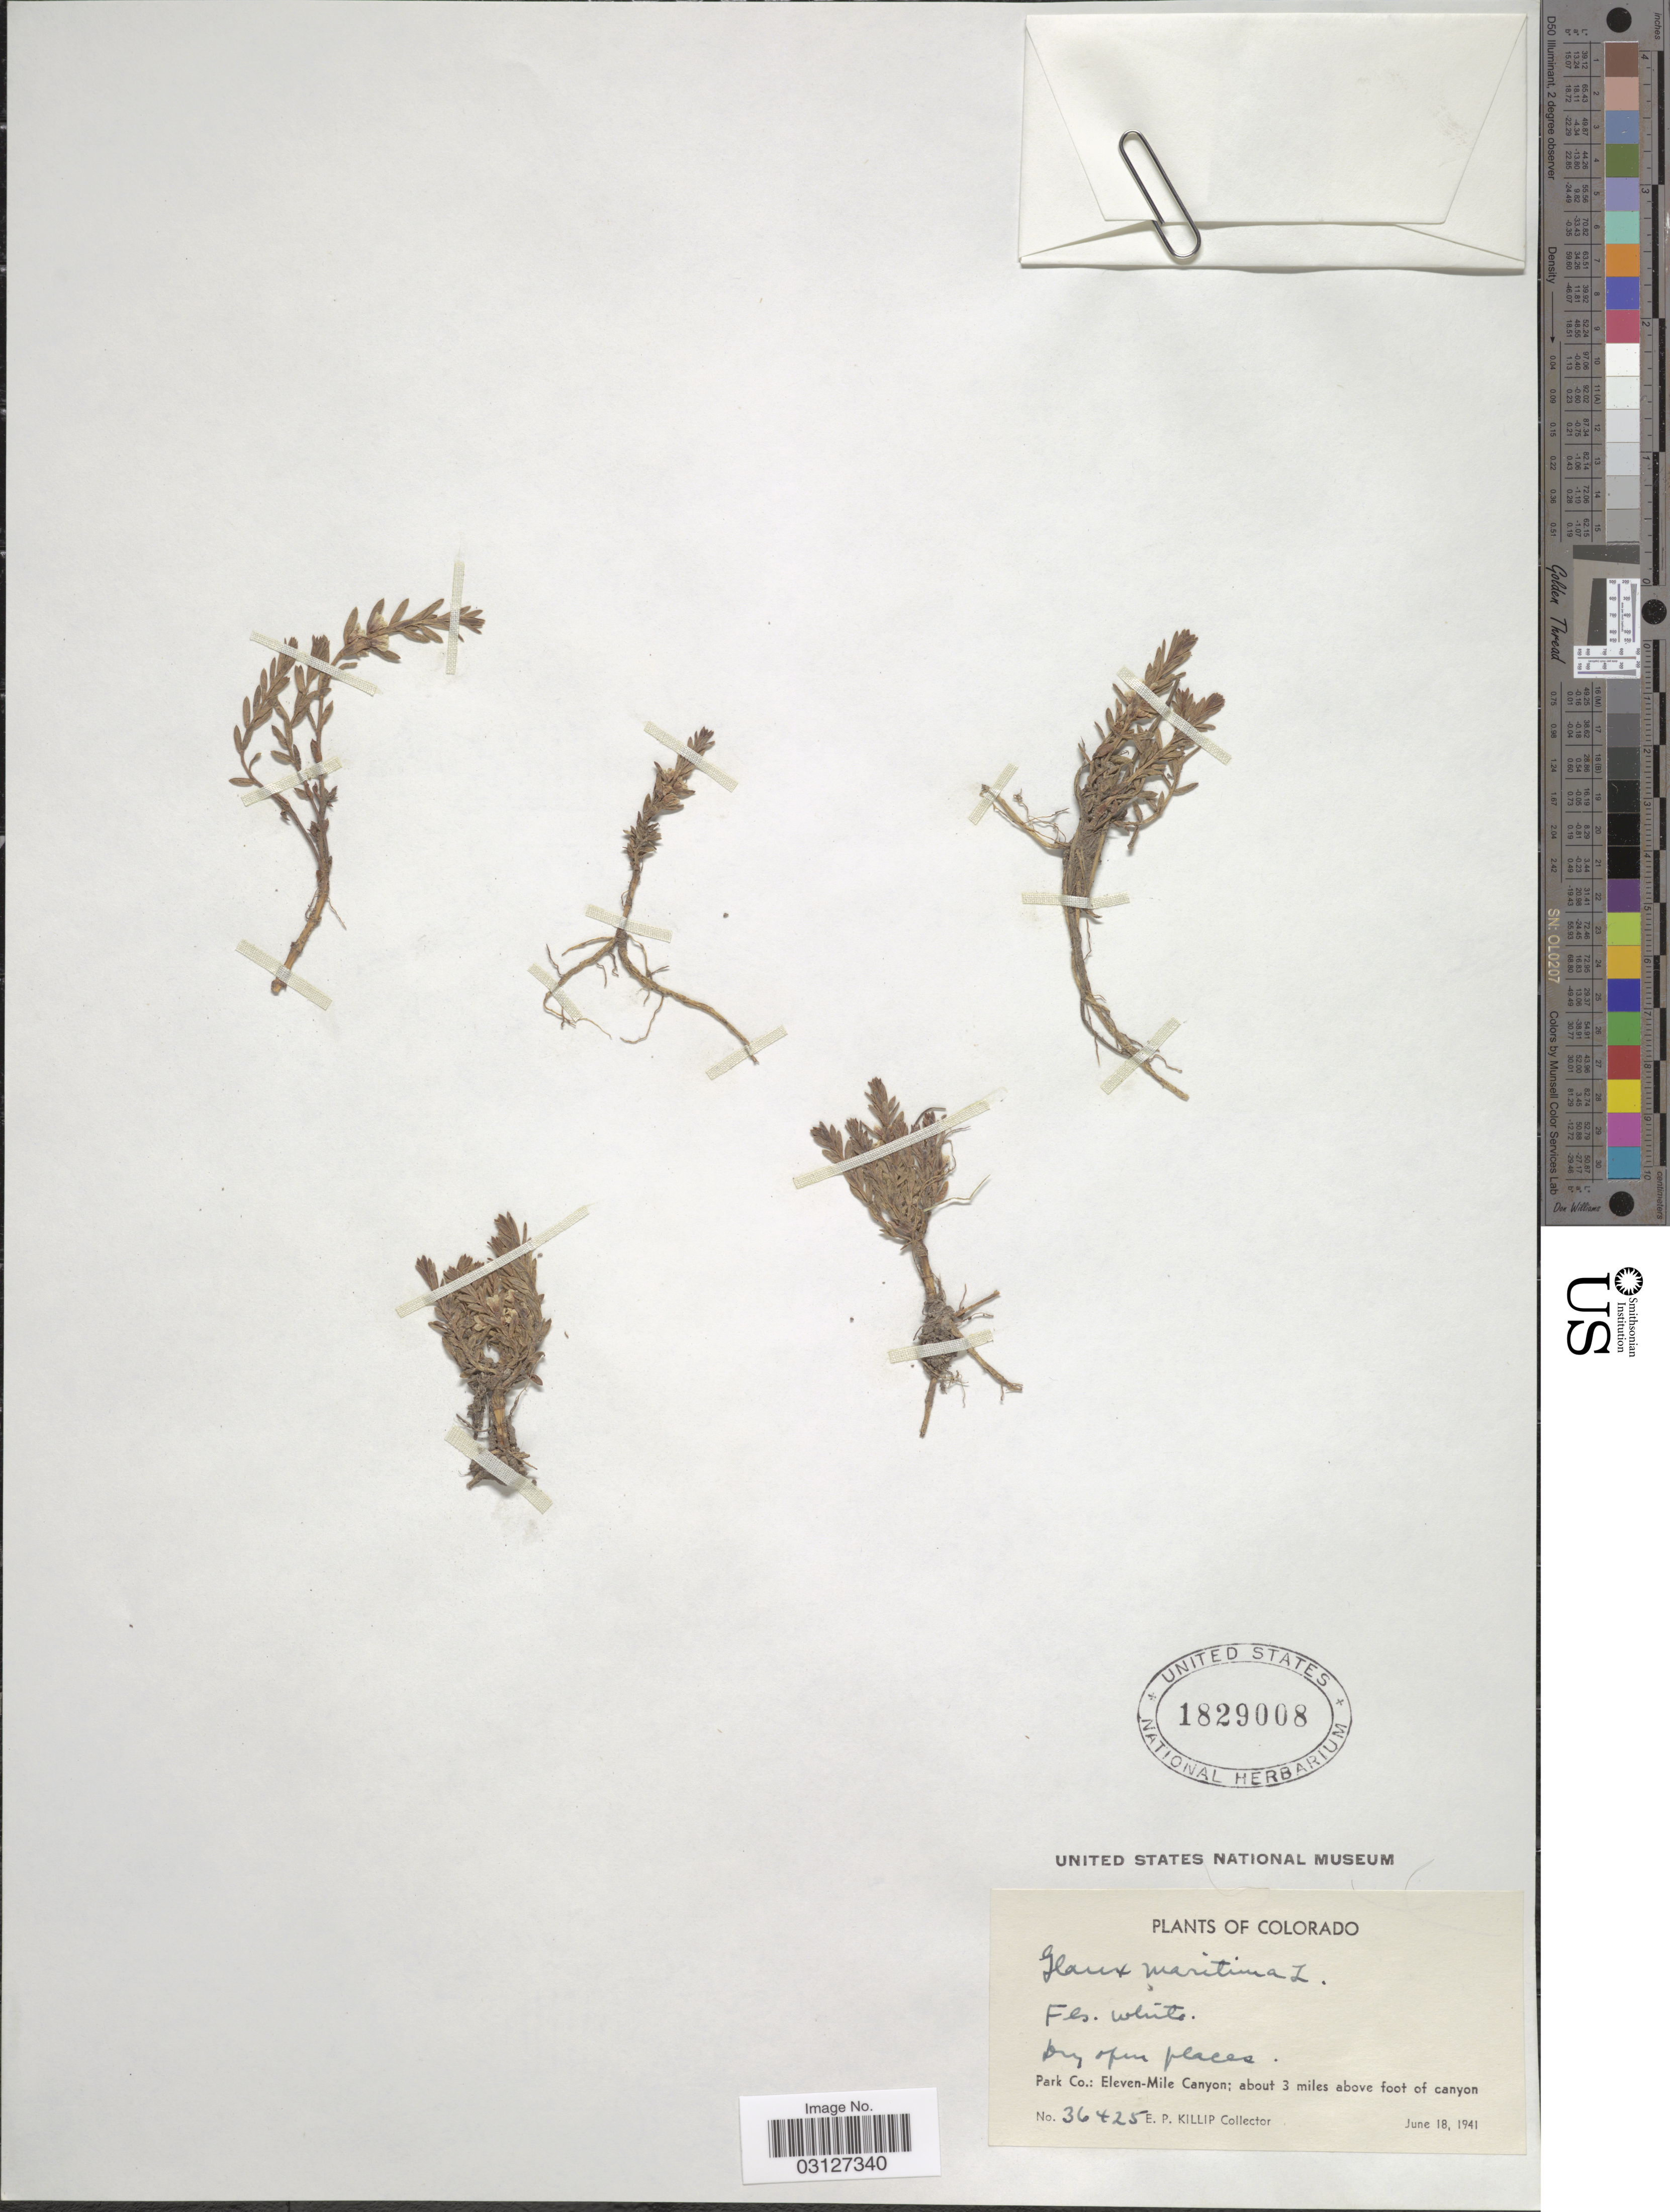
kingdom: Plantae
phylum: Tracheophyta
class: Magnoliopsida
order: Ericales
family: Primulaceae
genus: Glaux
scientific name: Glaux maritima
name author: L.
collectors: E. P. Killip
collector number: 36425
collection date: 1941-06-18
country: United States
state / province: Colorado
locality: Park Co.: Eleven-Mile Canyon; about 3 miles above foot of canyon.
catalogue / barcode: US 1829008